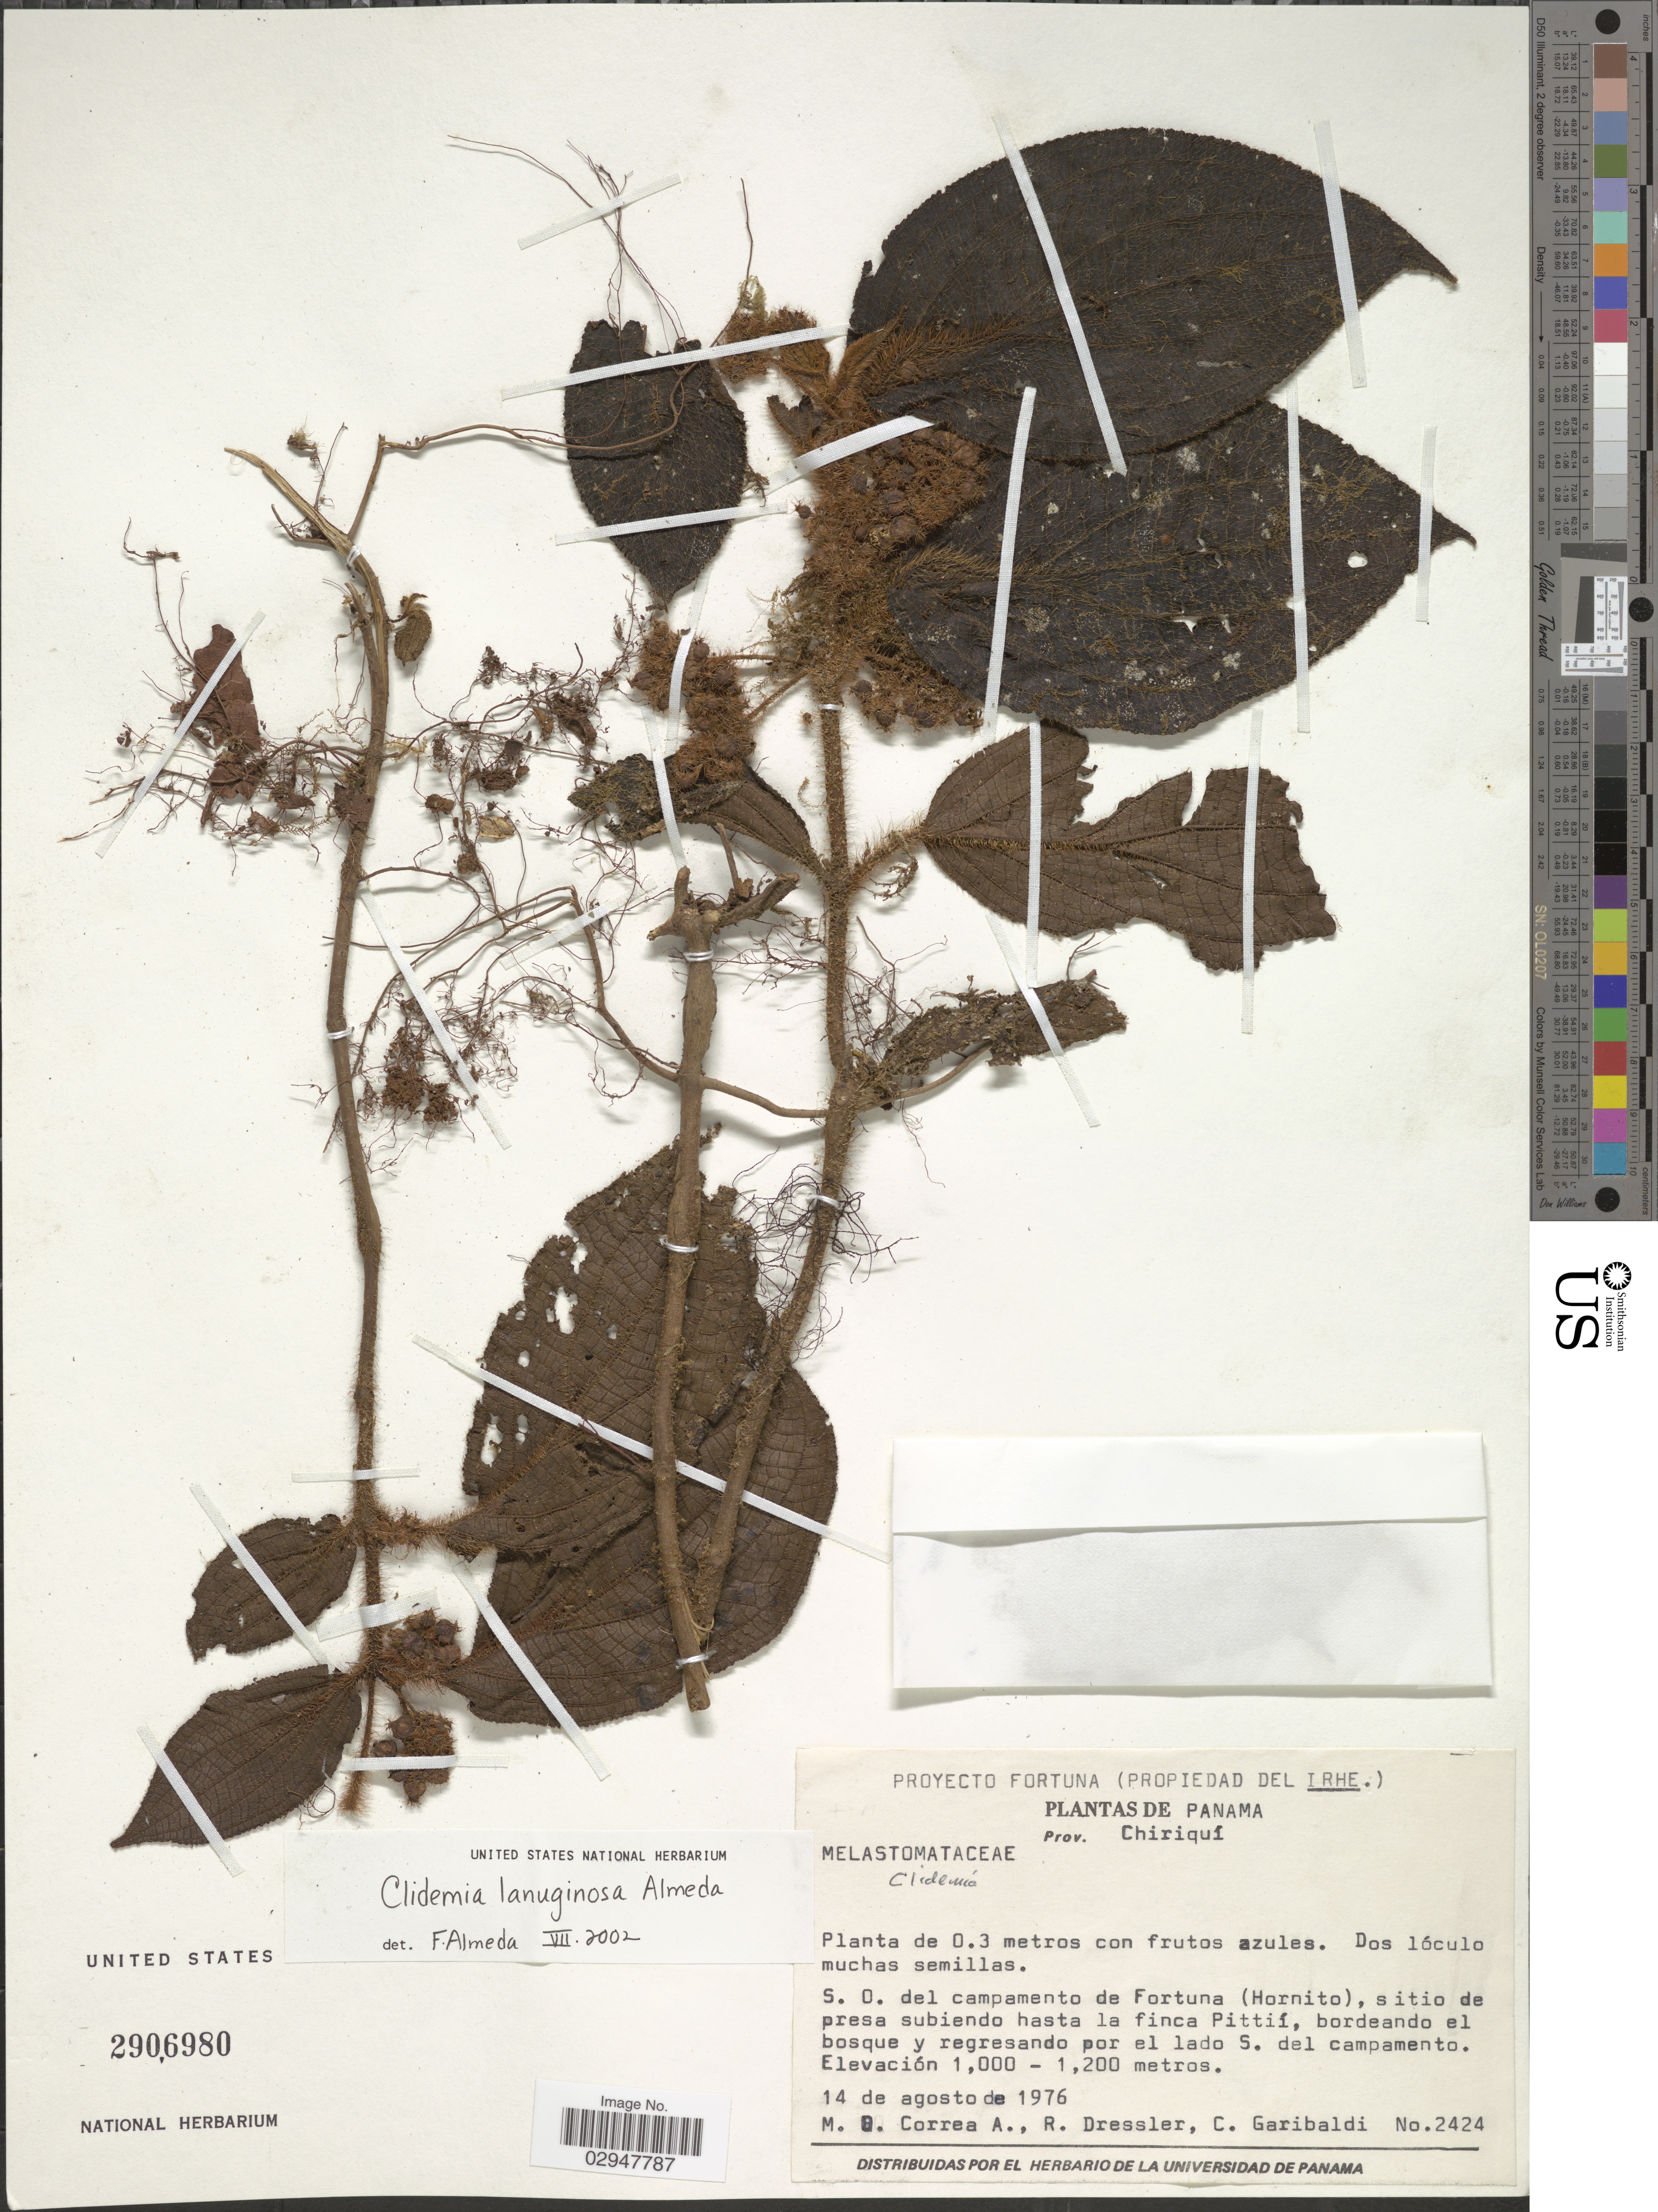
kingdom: Plantae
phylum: Tracheophyta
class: Magnoliopsida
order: Myrtales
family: Melastomataceae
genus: Clidemia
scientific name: Clidemia lanuginosa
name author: Almeda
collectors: M. D. Corrêa-A., R. Dressler & C. Garibaldi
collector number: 2424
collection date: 1976-08-14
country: Panama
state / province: Chiriqui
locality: S.O. del campamento de Fortuna (Hornito) sitio de presa subiendo hasta la finca Pittií, bordeando el bosque y regresando por el lado S. del campamento.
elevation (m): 1000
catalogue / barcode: US 2906980